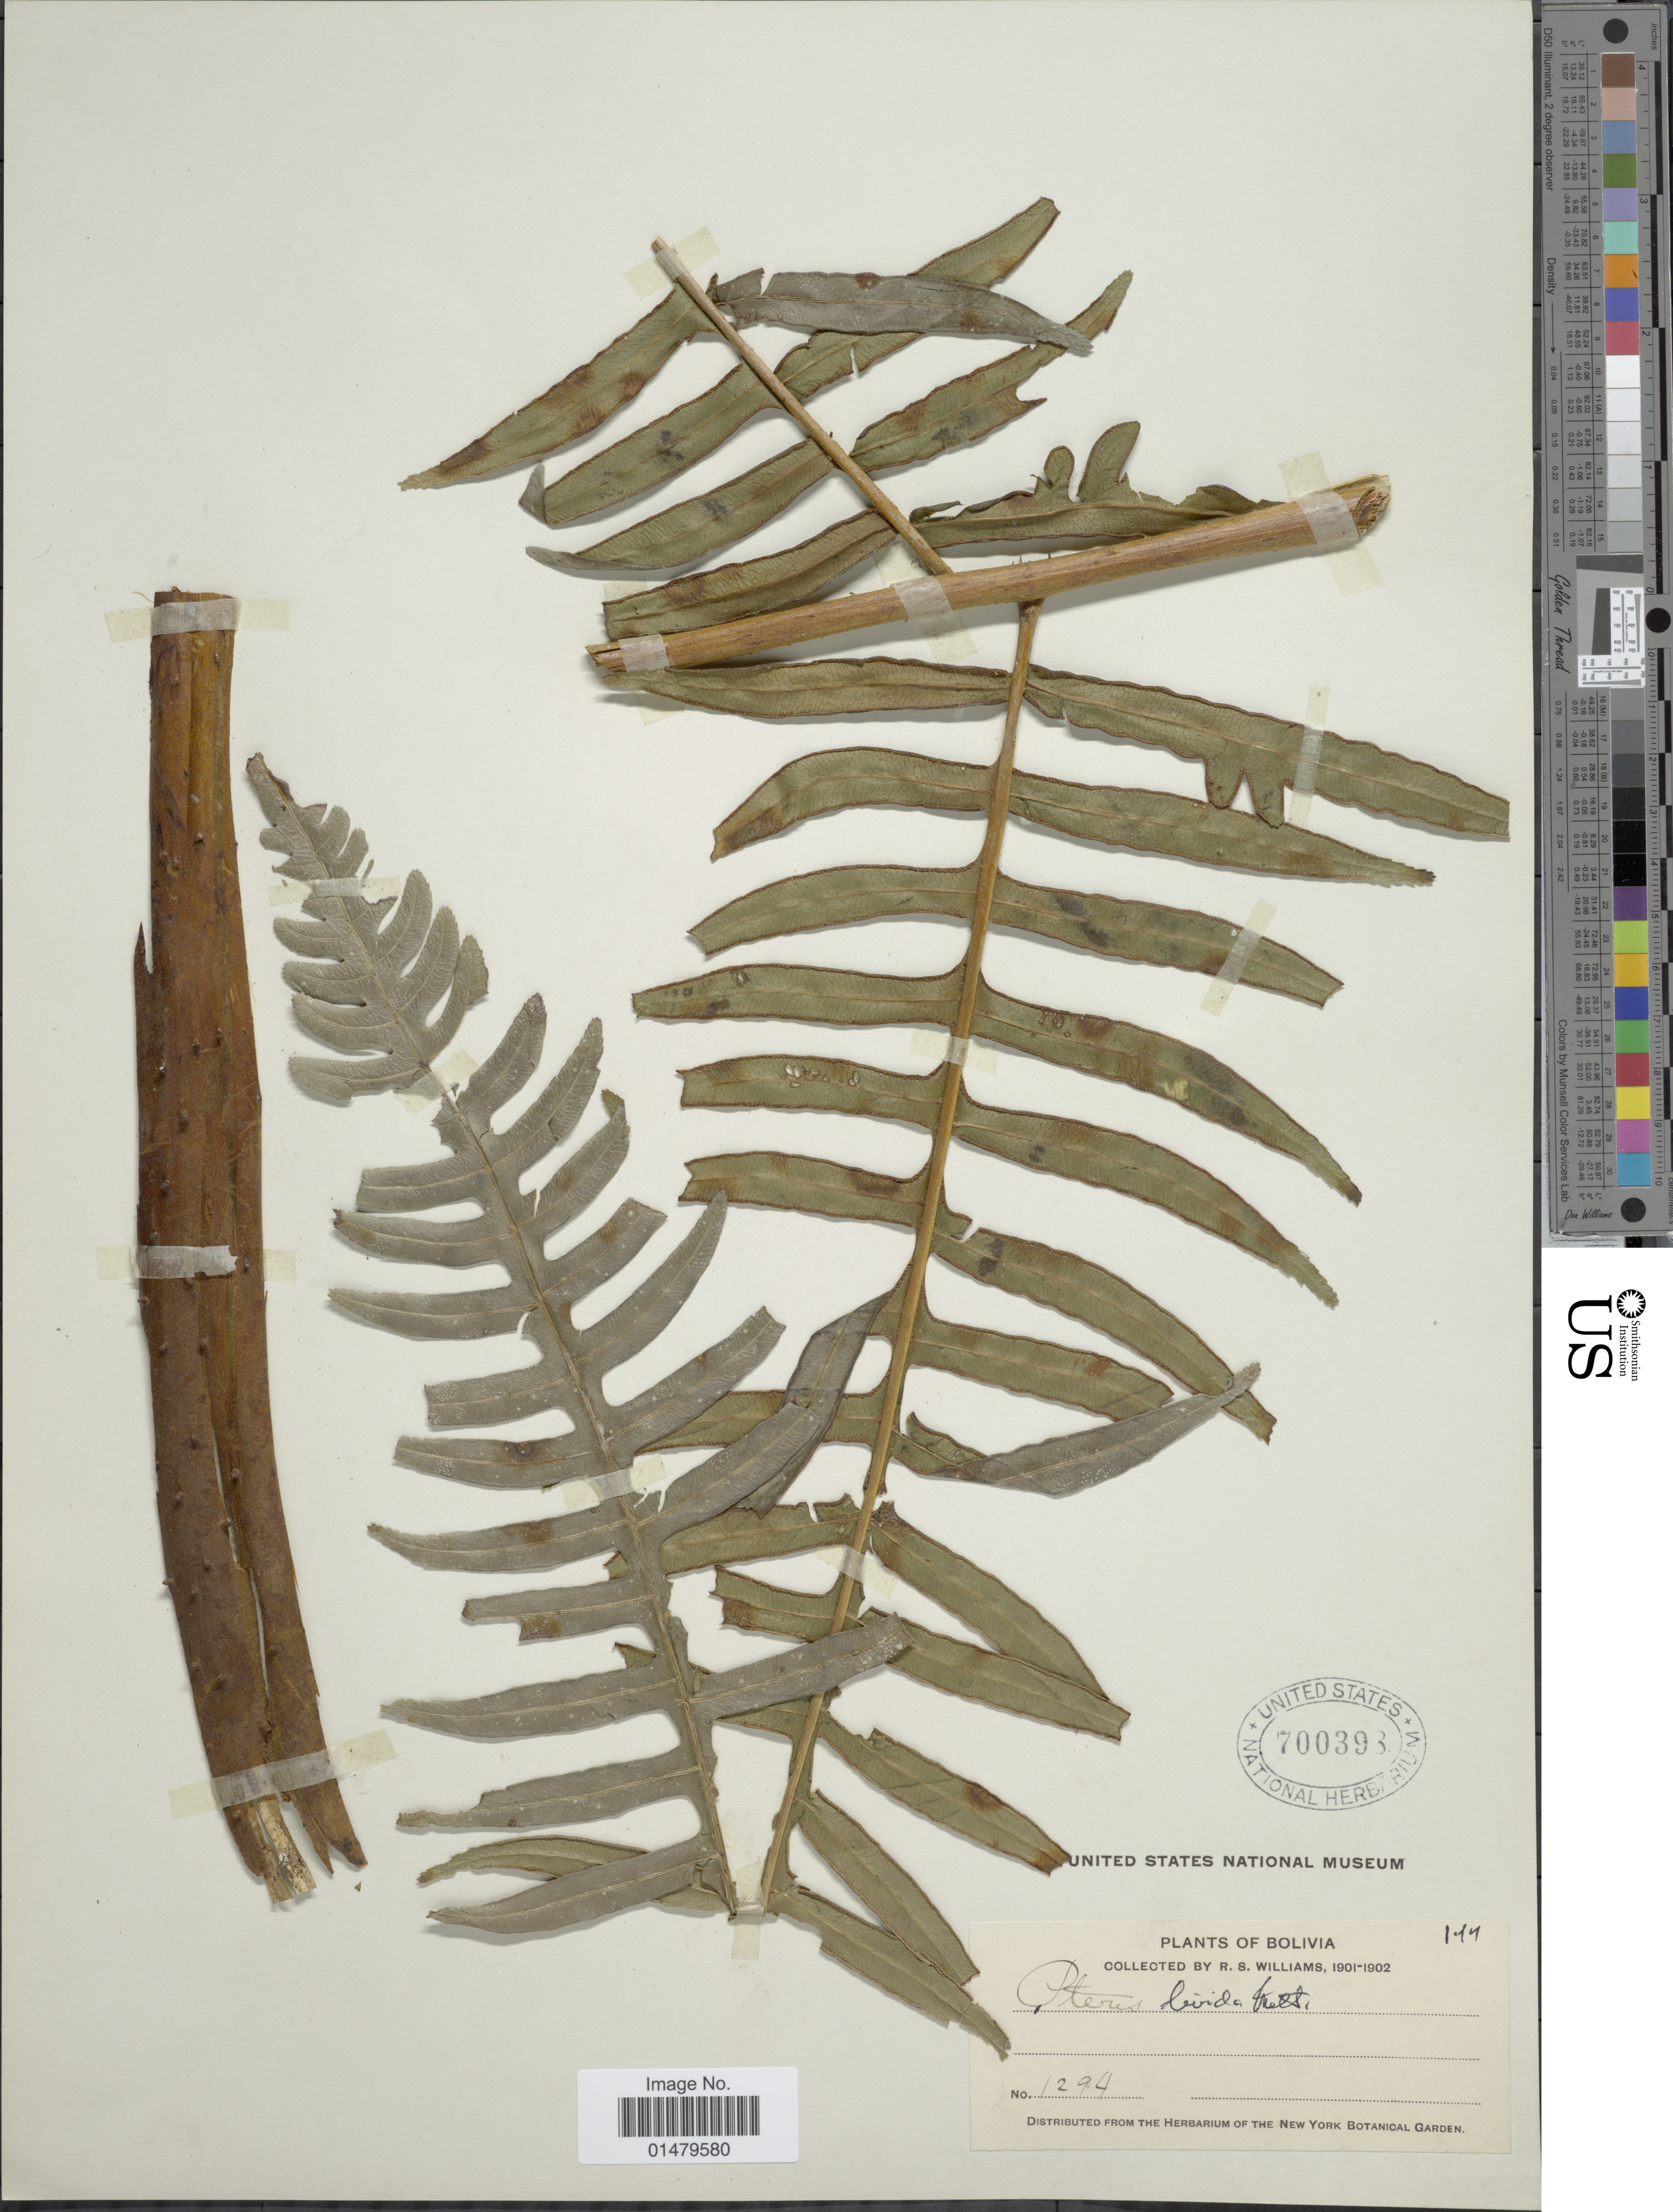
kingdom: Plantae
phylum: Tracheophyta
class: Polypodiopsida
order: Polypodiales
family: Pteridaceae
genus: Pteris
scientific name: Pteris livida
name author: Mett. in Triana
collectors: R. S. Williams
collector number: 1294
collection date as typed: Aug 29, '02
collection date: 1902-08-29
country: Bolivia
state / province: La Paz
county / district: Franz Tamayo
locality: Santa Barbara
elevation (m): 1676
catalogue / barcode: US 700393